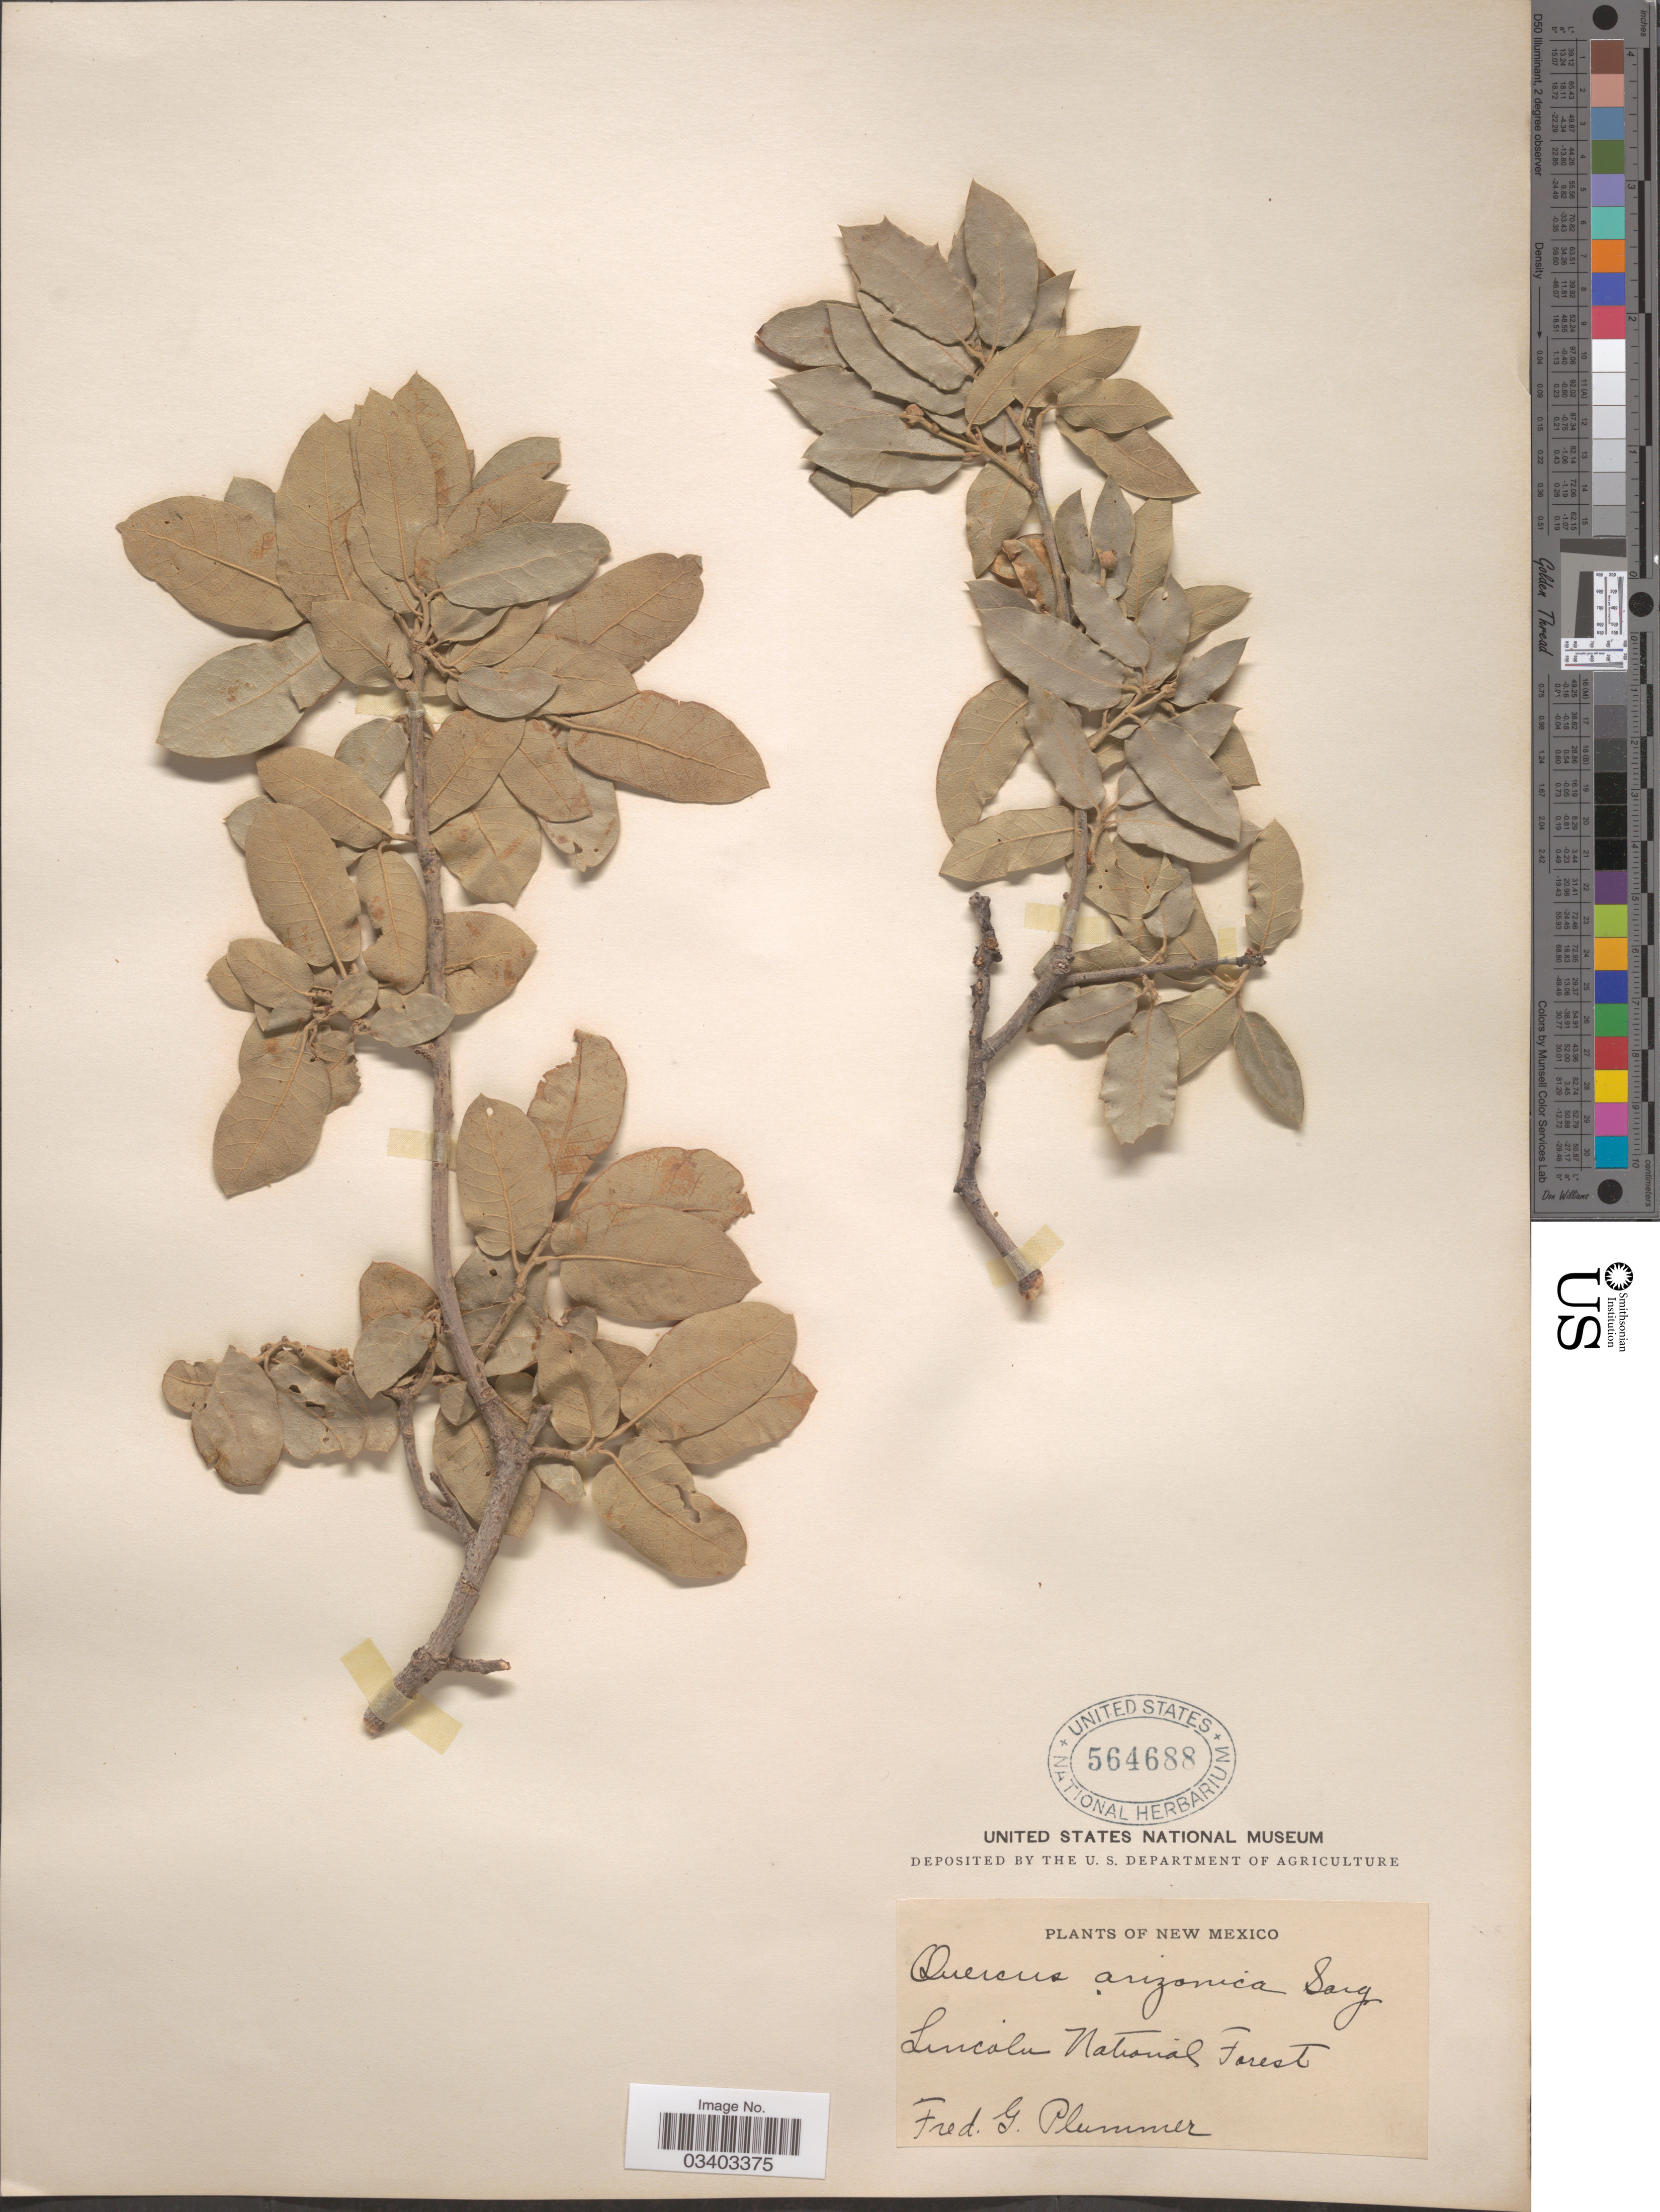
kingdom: Plantae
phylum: Tracheophyta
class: Magnoliopsida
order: Fagales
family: Fagaceae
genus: Quercus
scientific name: Quercus arizonica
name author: Sarg.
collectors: F. Plummer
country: United States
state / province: New Mexico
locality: Lincoln National Forest.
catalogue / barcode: US 564688